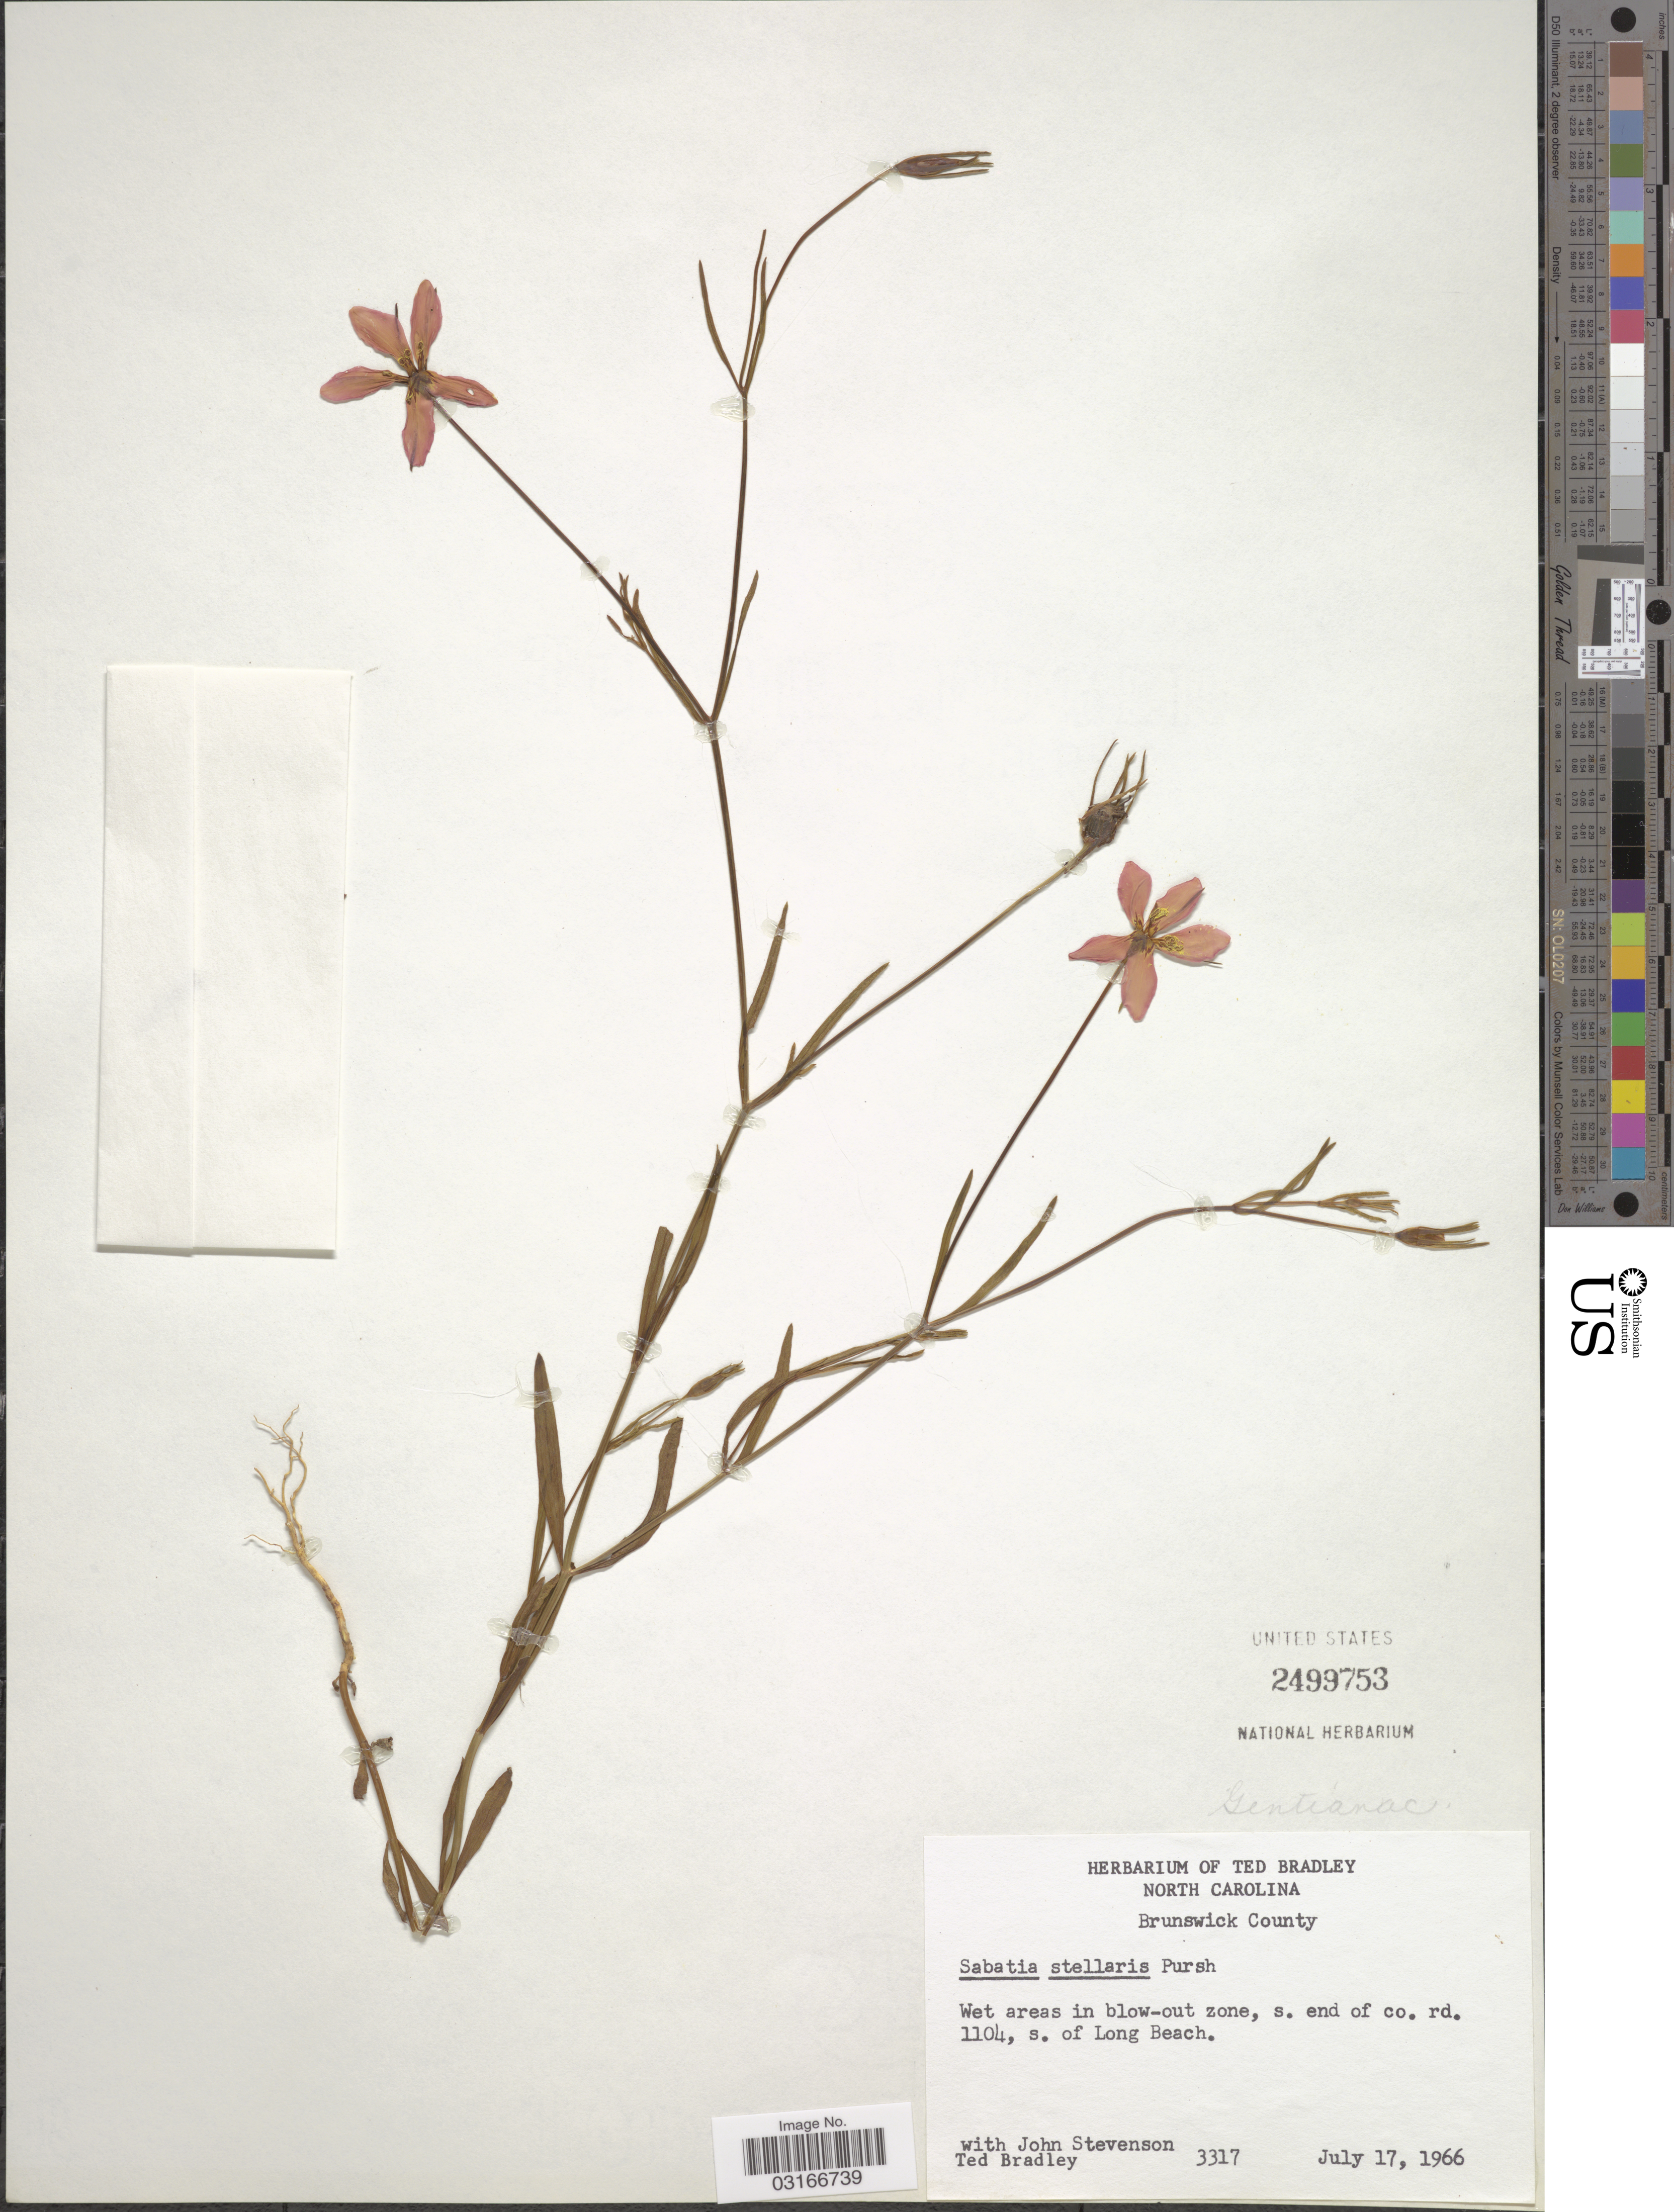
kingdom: Plantae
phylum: Tracheophyta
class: Magnoliopsida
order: Gentianales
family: Gentianaceae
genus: Sabatia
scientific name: Sabatia stellaris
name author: Pursh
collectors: J. Stevenson & T. Bradley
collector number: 3317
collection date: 1966-07-17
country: United States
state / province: North Carolina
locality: Brunswick County. S. end of co. rd. 1104, s. of Long Beach.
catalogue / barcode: US 2499753